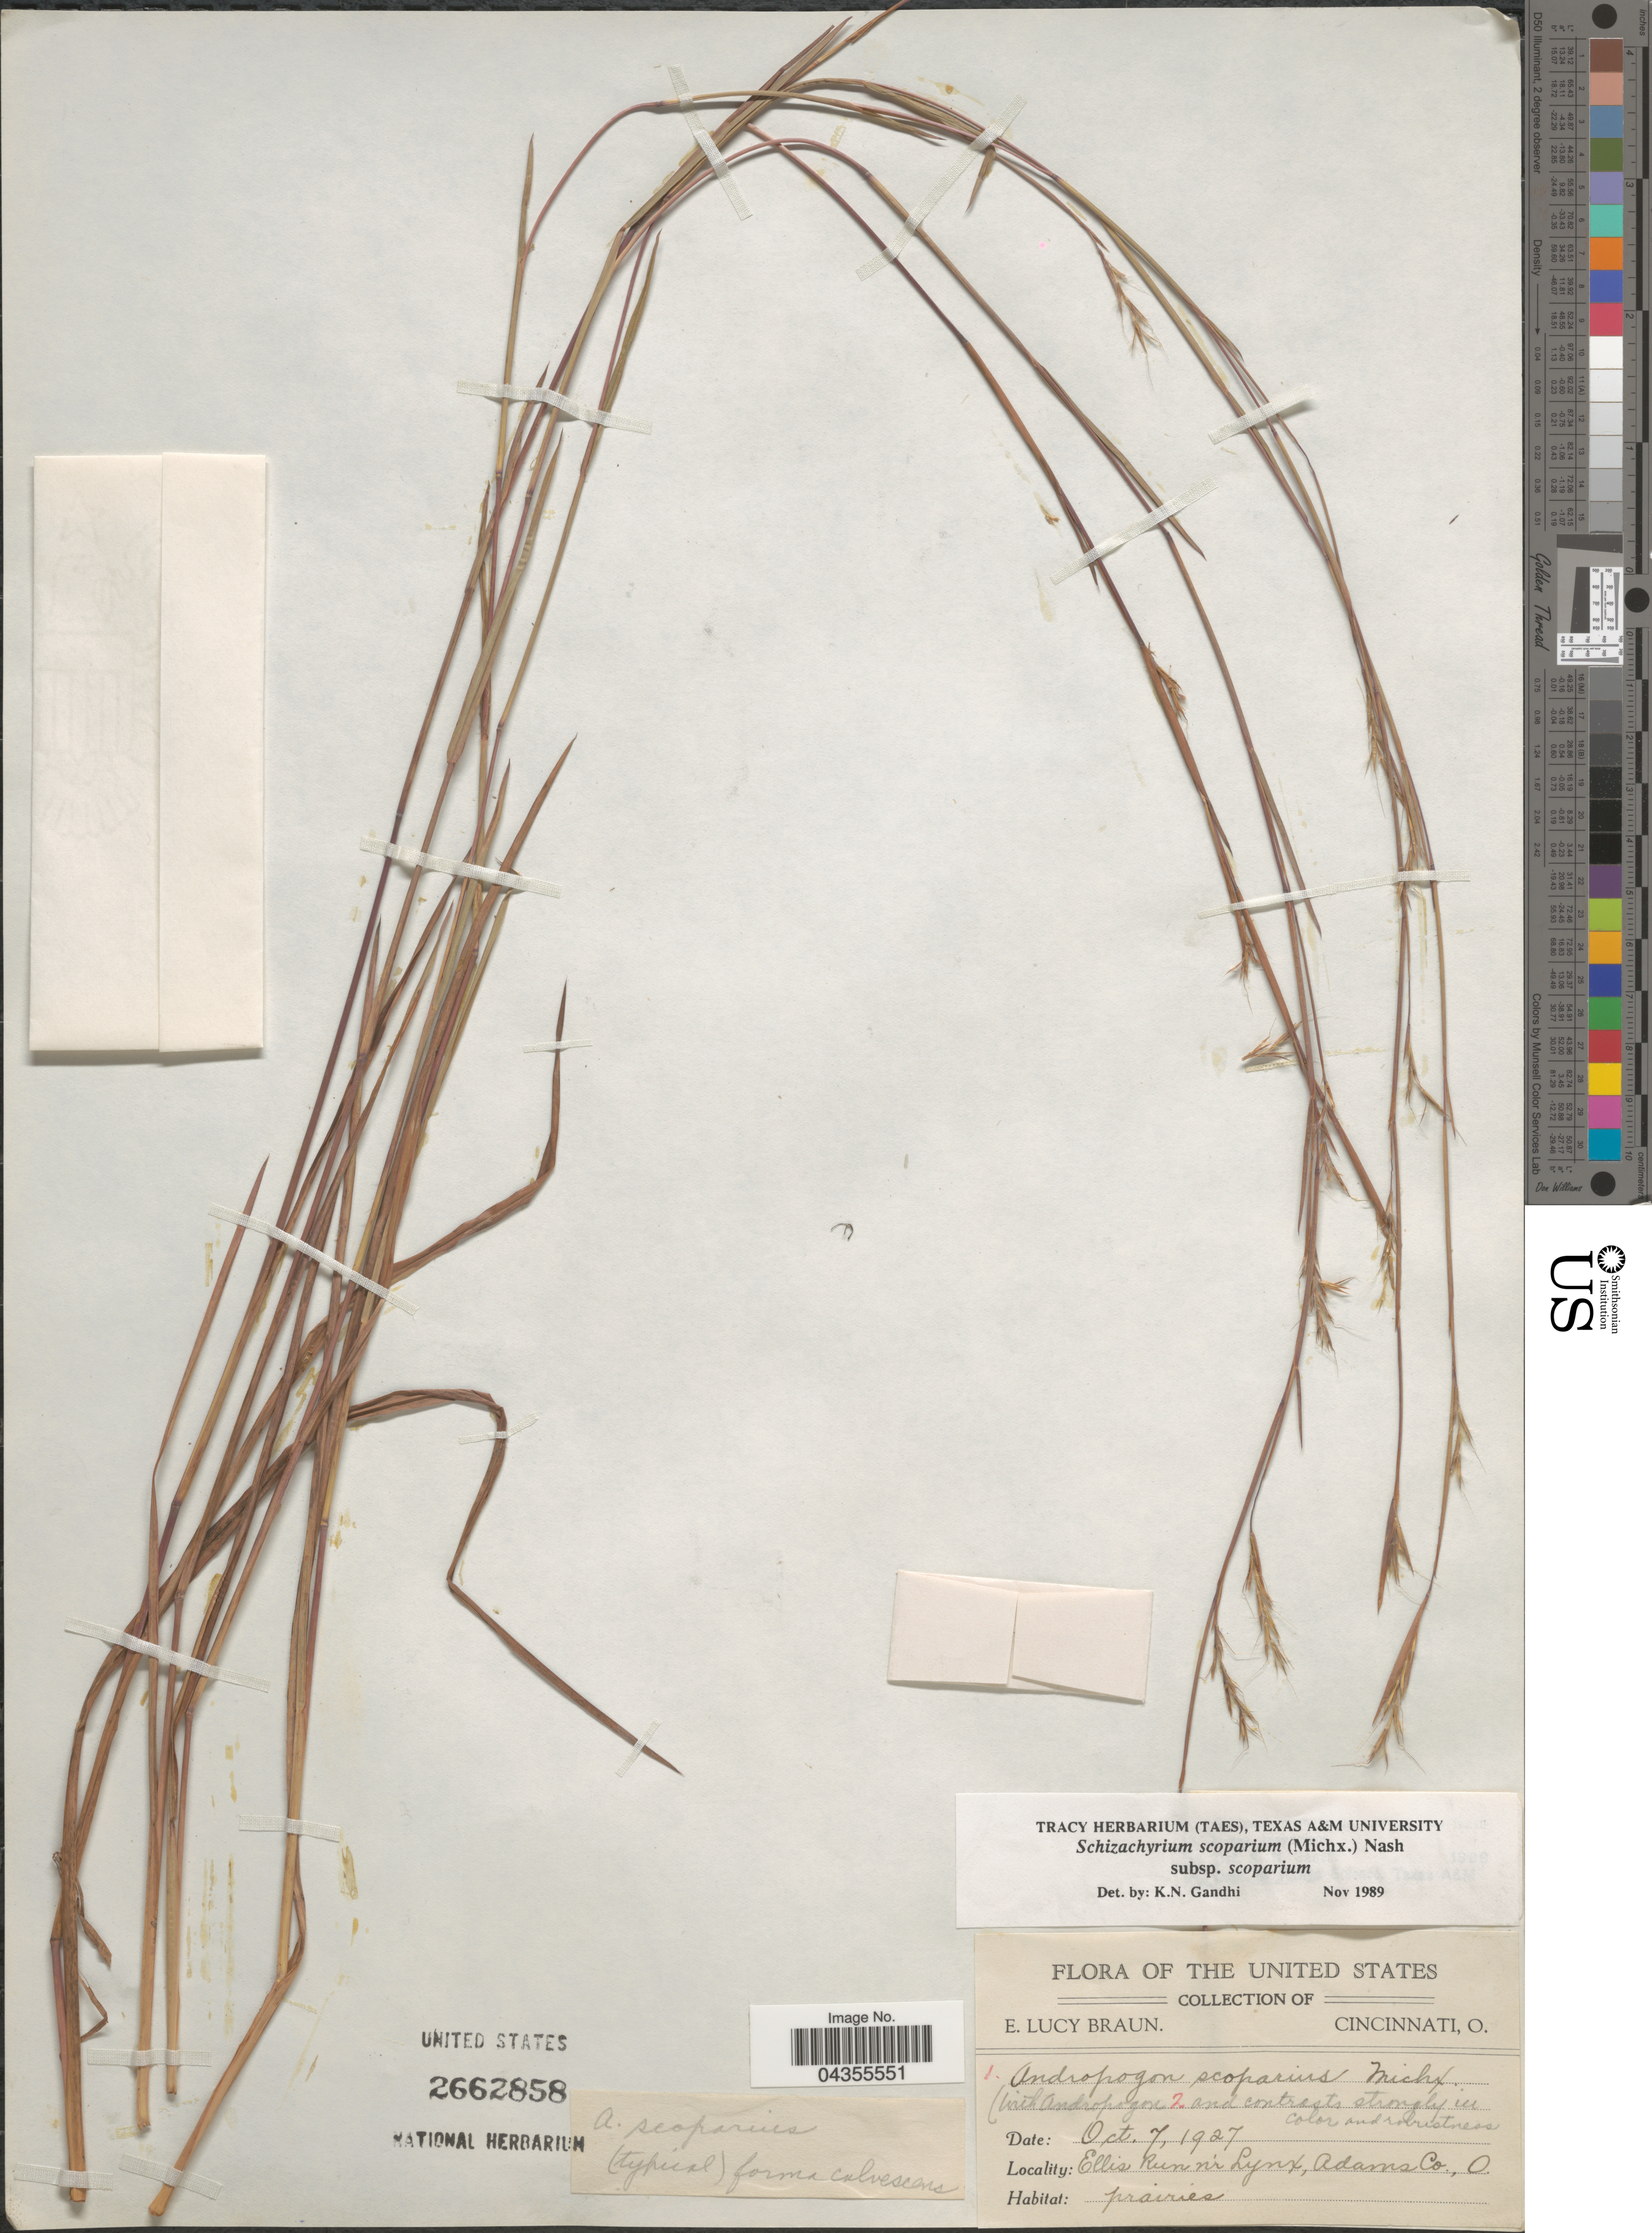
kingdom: Plantae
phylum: Tracheophyta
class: Liliopsida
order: Poales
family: Poaceae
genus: Schizachyrium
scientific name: Schizachyrium scoparium var. scoparium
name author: (Michx.) Nash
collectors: E. L. Braun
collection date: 1927-10-07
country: United States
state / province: Ohio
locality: Ellis Run nr Lynx, Adams Co.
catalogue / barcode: US 2662858